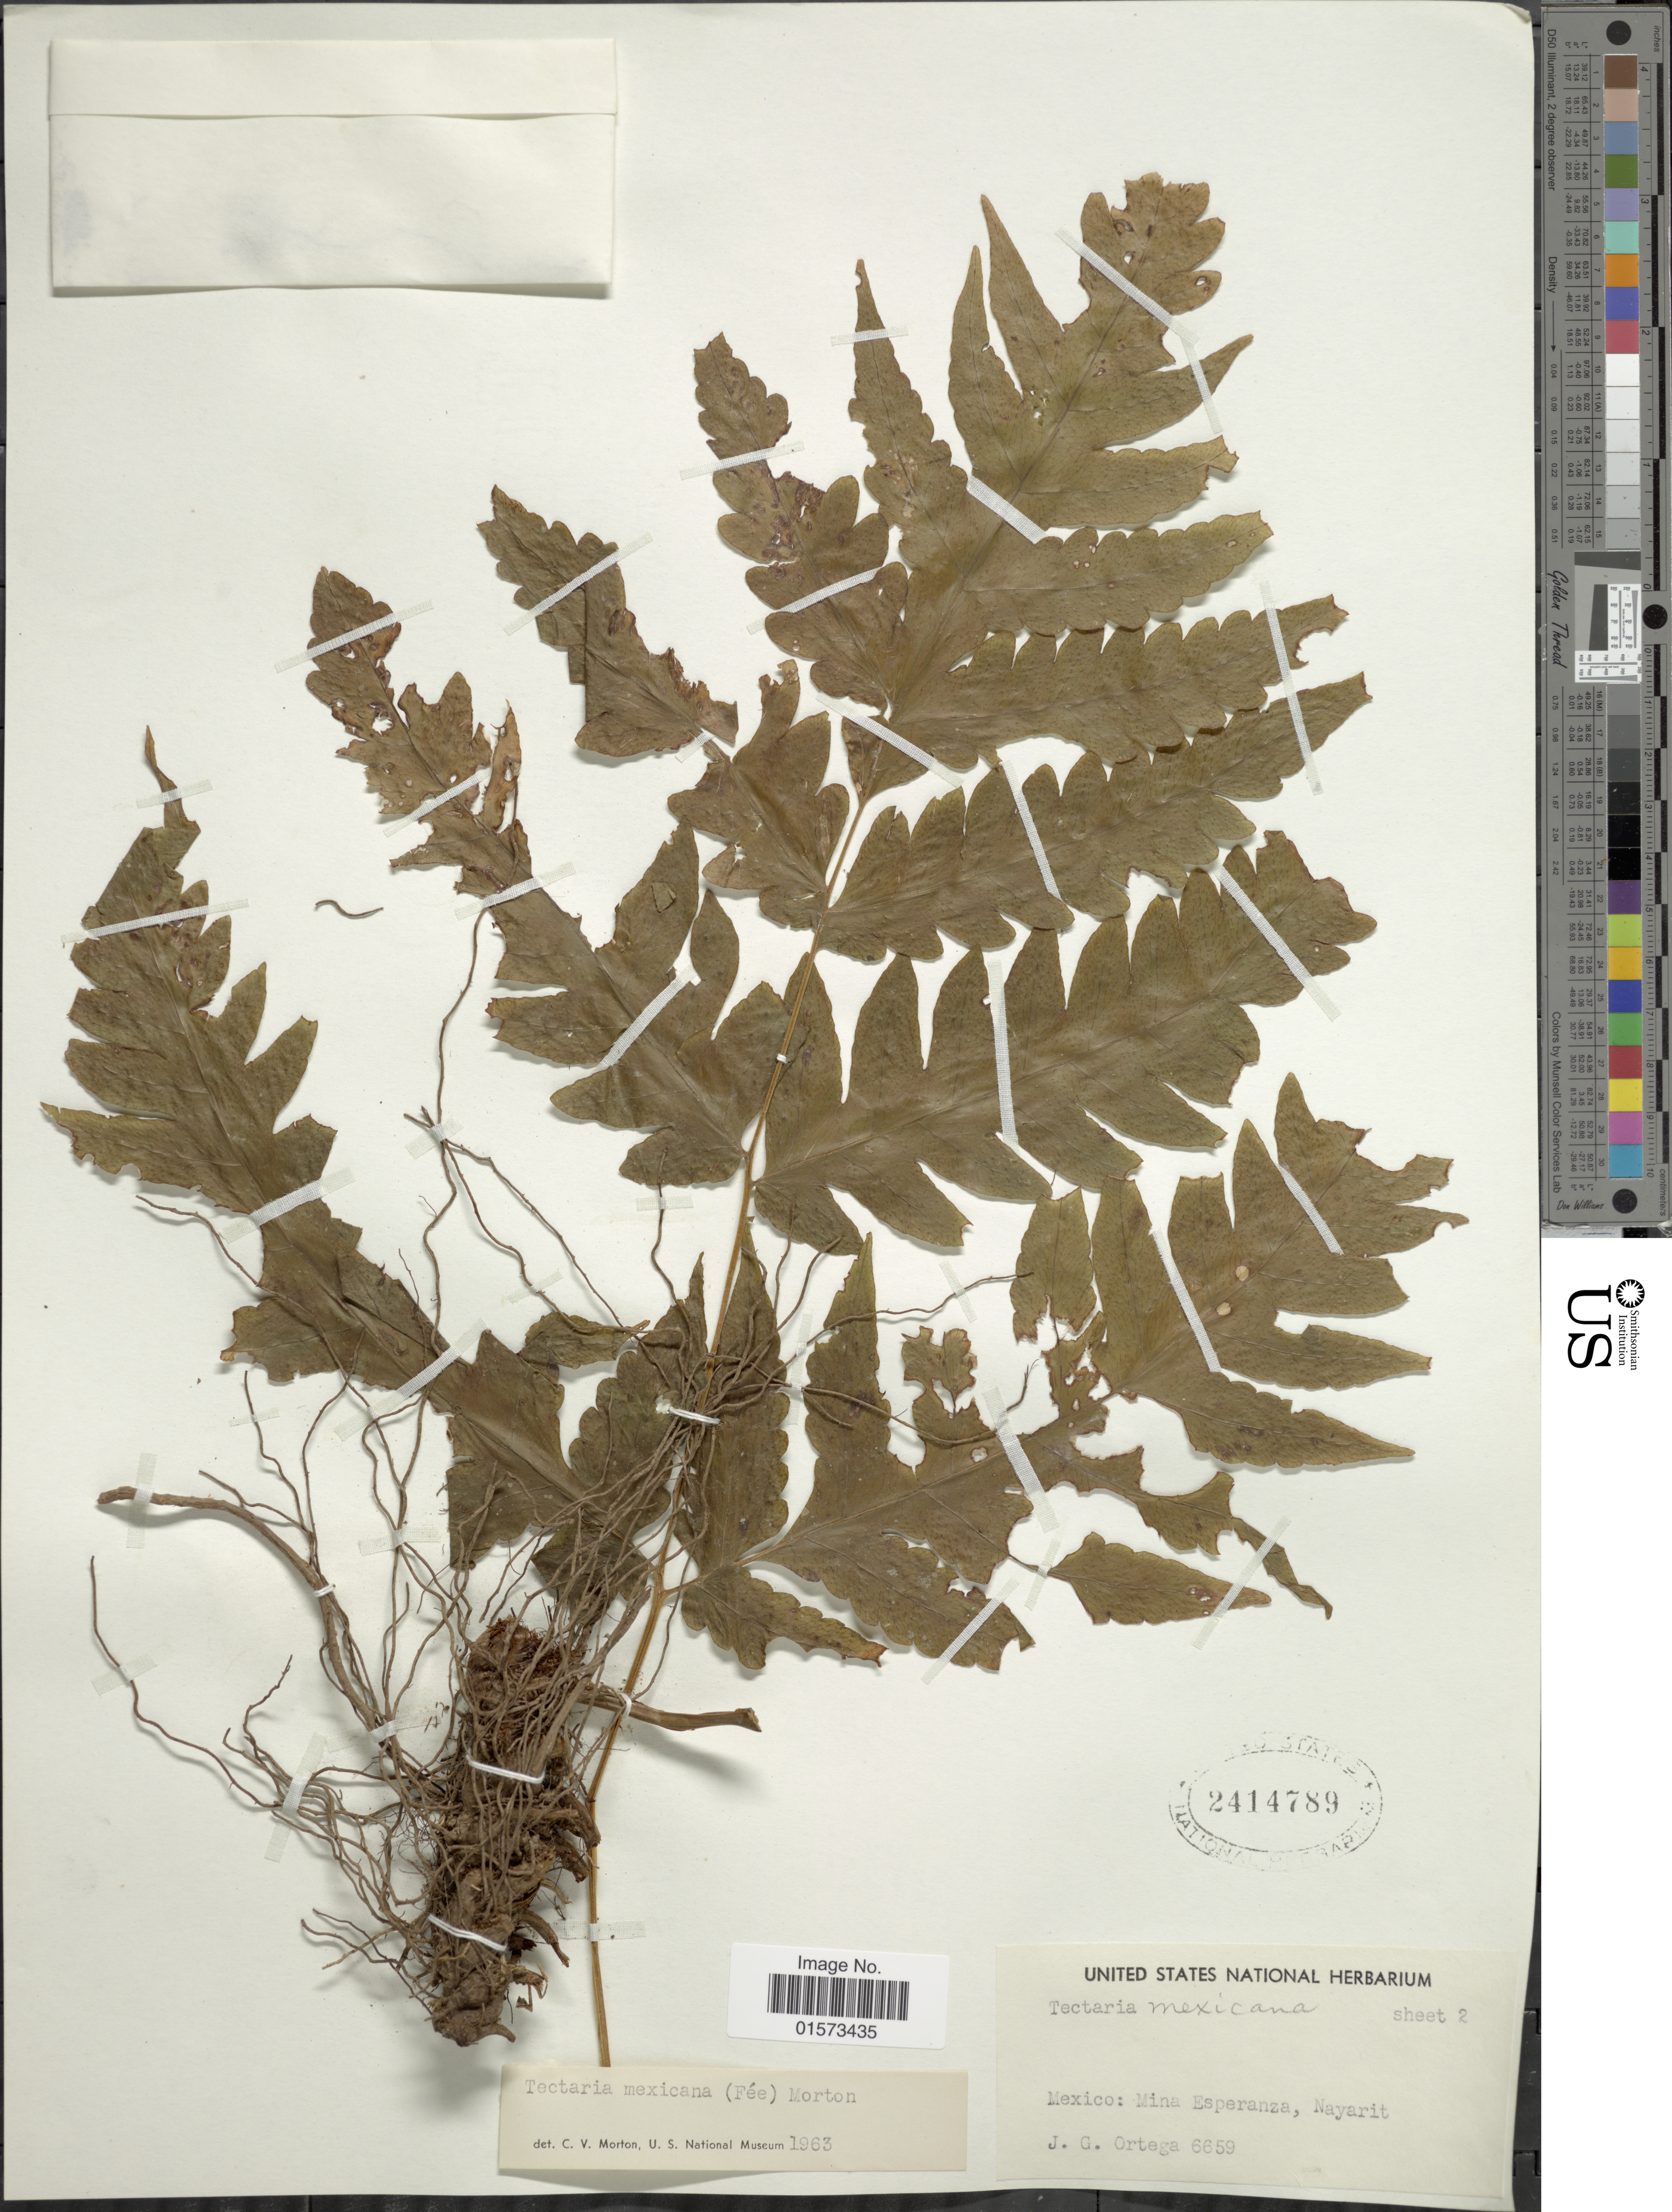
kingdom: Plantae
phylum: Tracheophyta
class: Polypodiopsida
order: Polypodiales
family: Tectariaceae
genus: Tectaria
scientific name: Tectaria mexicana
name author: (Fée) C.V. Morton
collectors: J. Ortega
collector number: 6659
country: Mexico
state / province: Nayarit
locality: Mexico: Mina Esperanza, Nayarit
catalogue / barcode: US 2414789